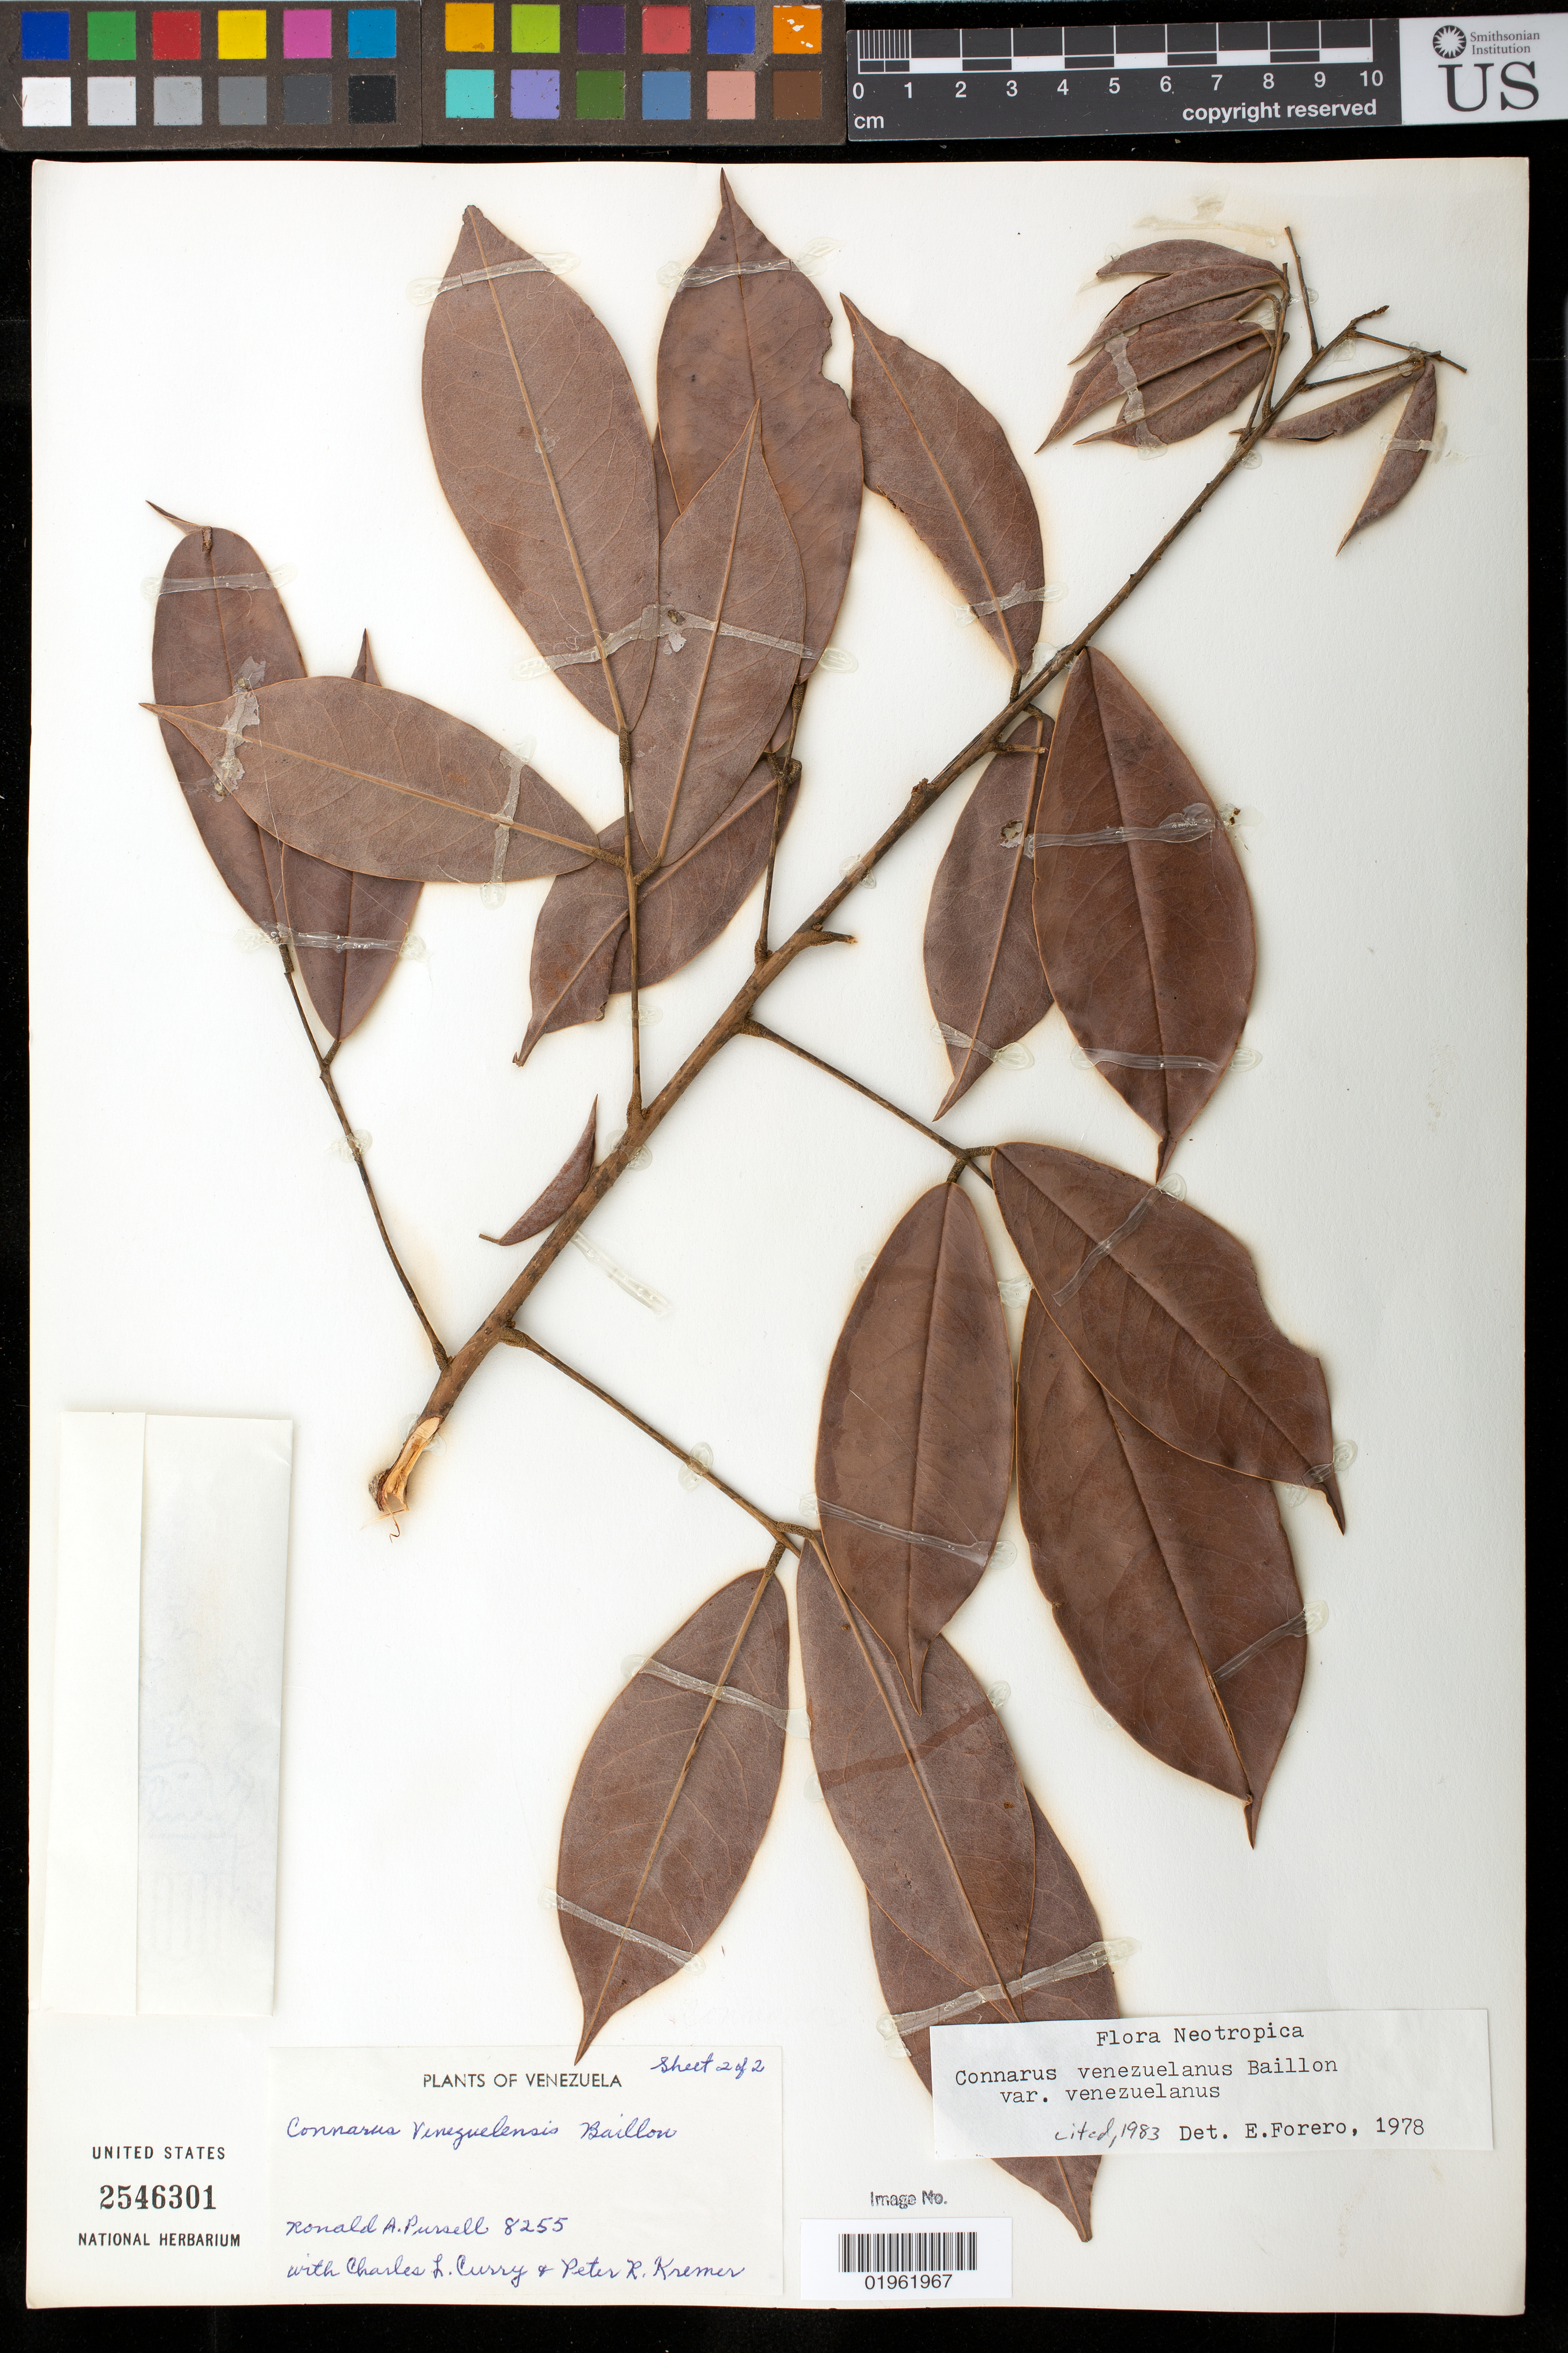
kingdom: Plantae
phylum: Tracheophyta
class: Magnoliopsida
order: Oxalidales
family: Connaraceae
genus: Connarus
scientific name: Connarus venezuelanus var. venezuelanus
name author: Baill.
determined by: Forero, E.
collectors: R. A. Pursell, C. L. Curry & P. Kremer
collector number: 8255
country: Venezuela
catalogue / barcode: US 2546301